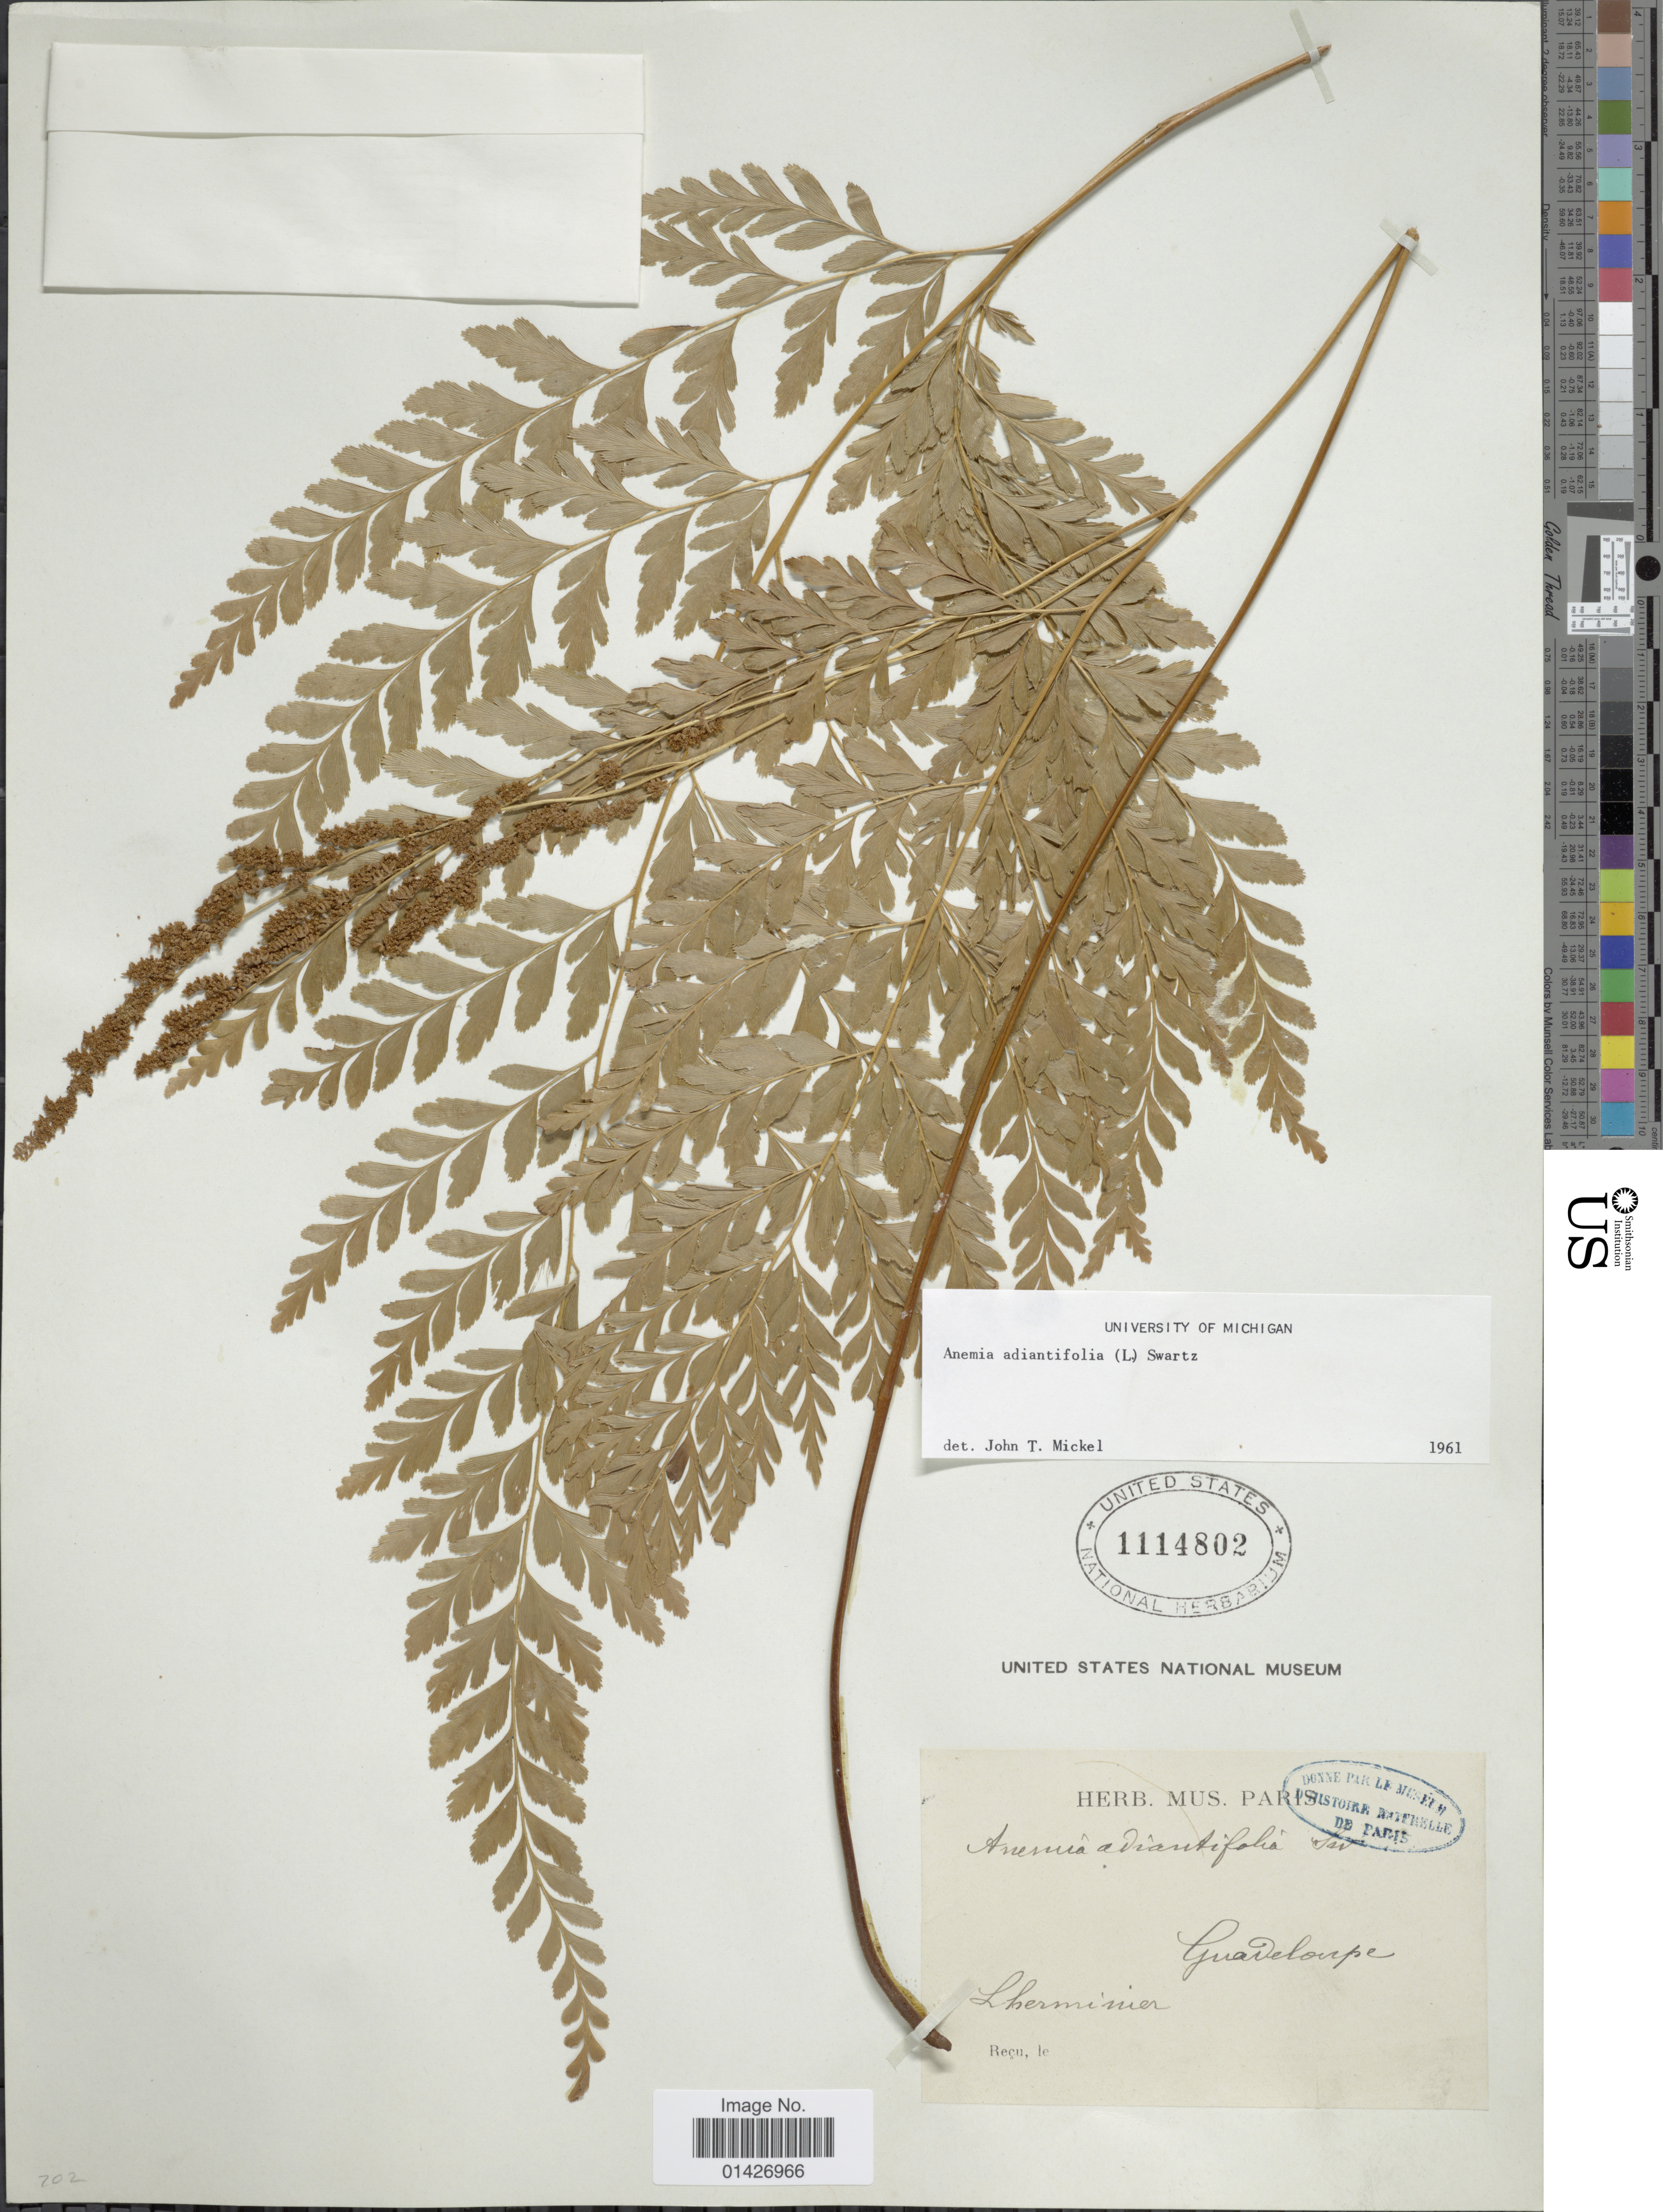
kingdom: Plantae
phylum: Tracheophyta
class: Polypodiopsida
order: Schizaeales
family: Anemiaceae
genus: Anemia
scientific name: Anemia adiantifolia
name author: (L.) Sw.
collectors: -. L'Herminier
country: Guadeloupe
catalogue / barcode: US 1114802